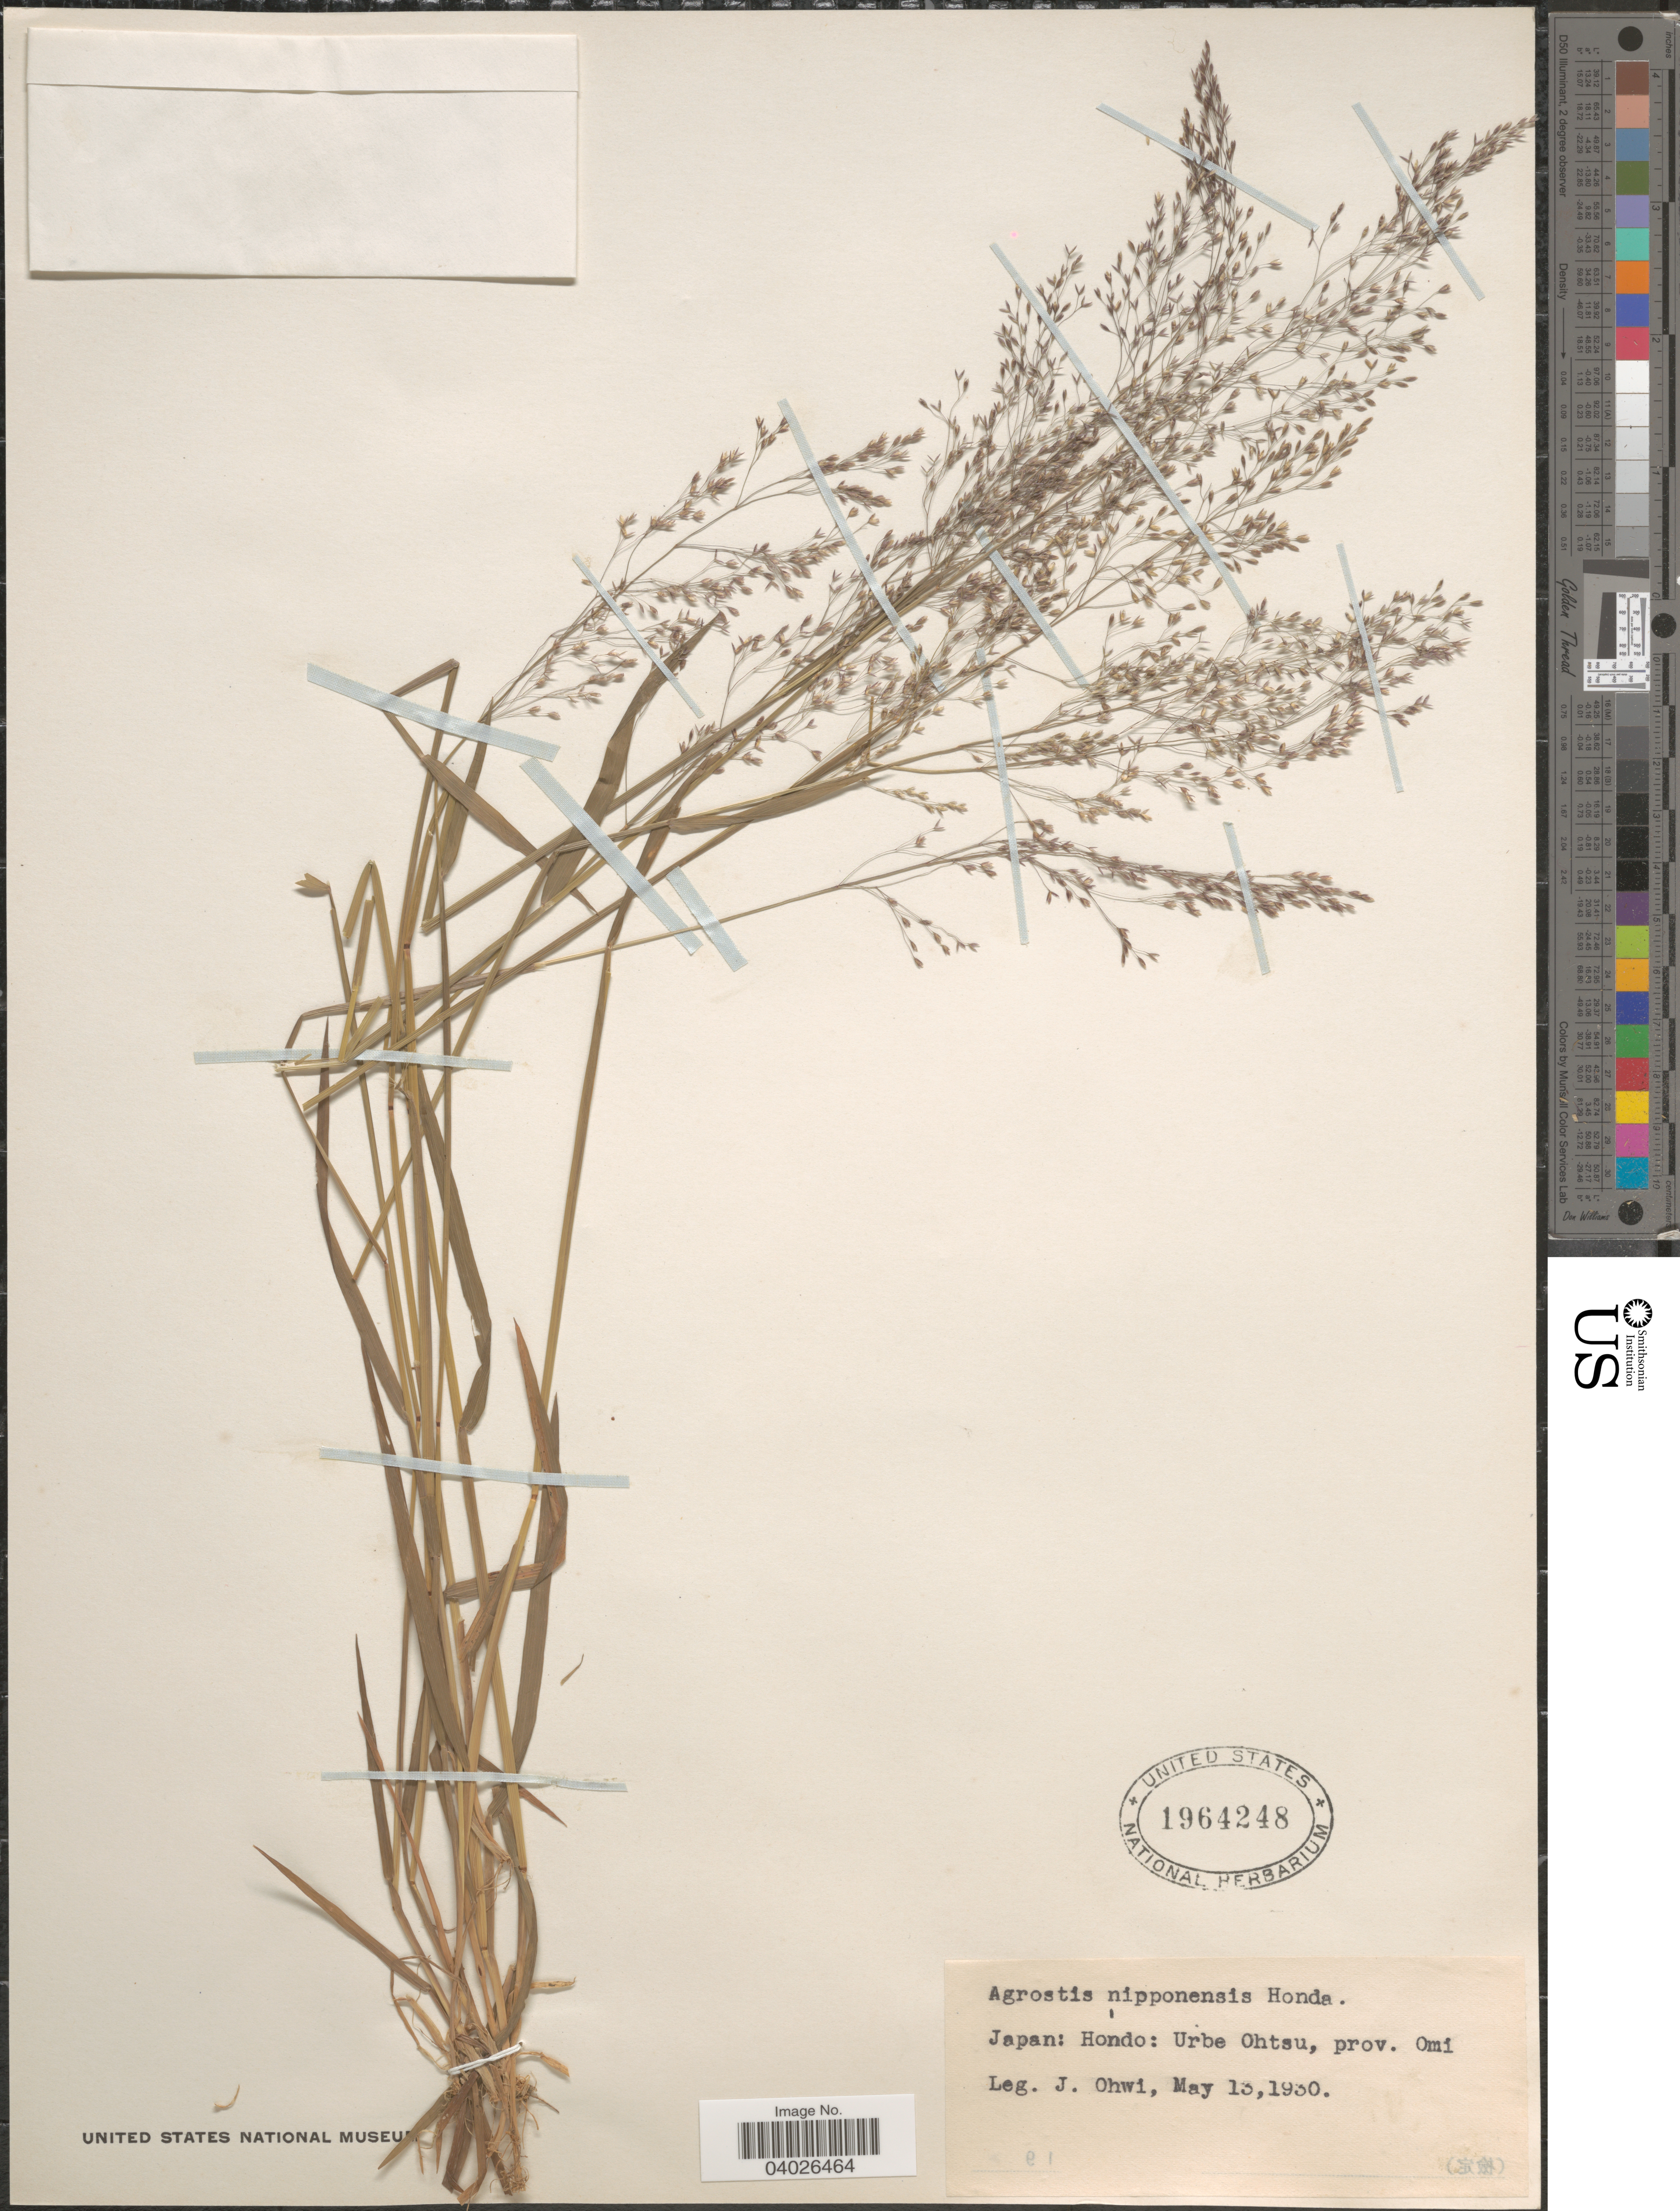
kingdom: Plantae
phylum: Tracheophyta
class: Liliopsida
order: Poales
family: Poaceae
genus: Agrostis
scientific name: Agrostis nipponensis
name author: Honda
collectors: J. Ohwi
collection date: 1930-05-13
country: Japan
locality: Hondo: Urbe Ohtsu, prov. Omi.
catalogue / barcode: US 1964248